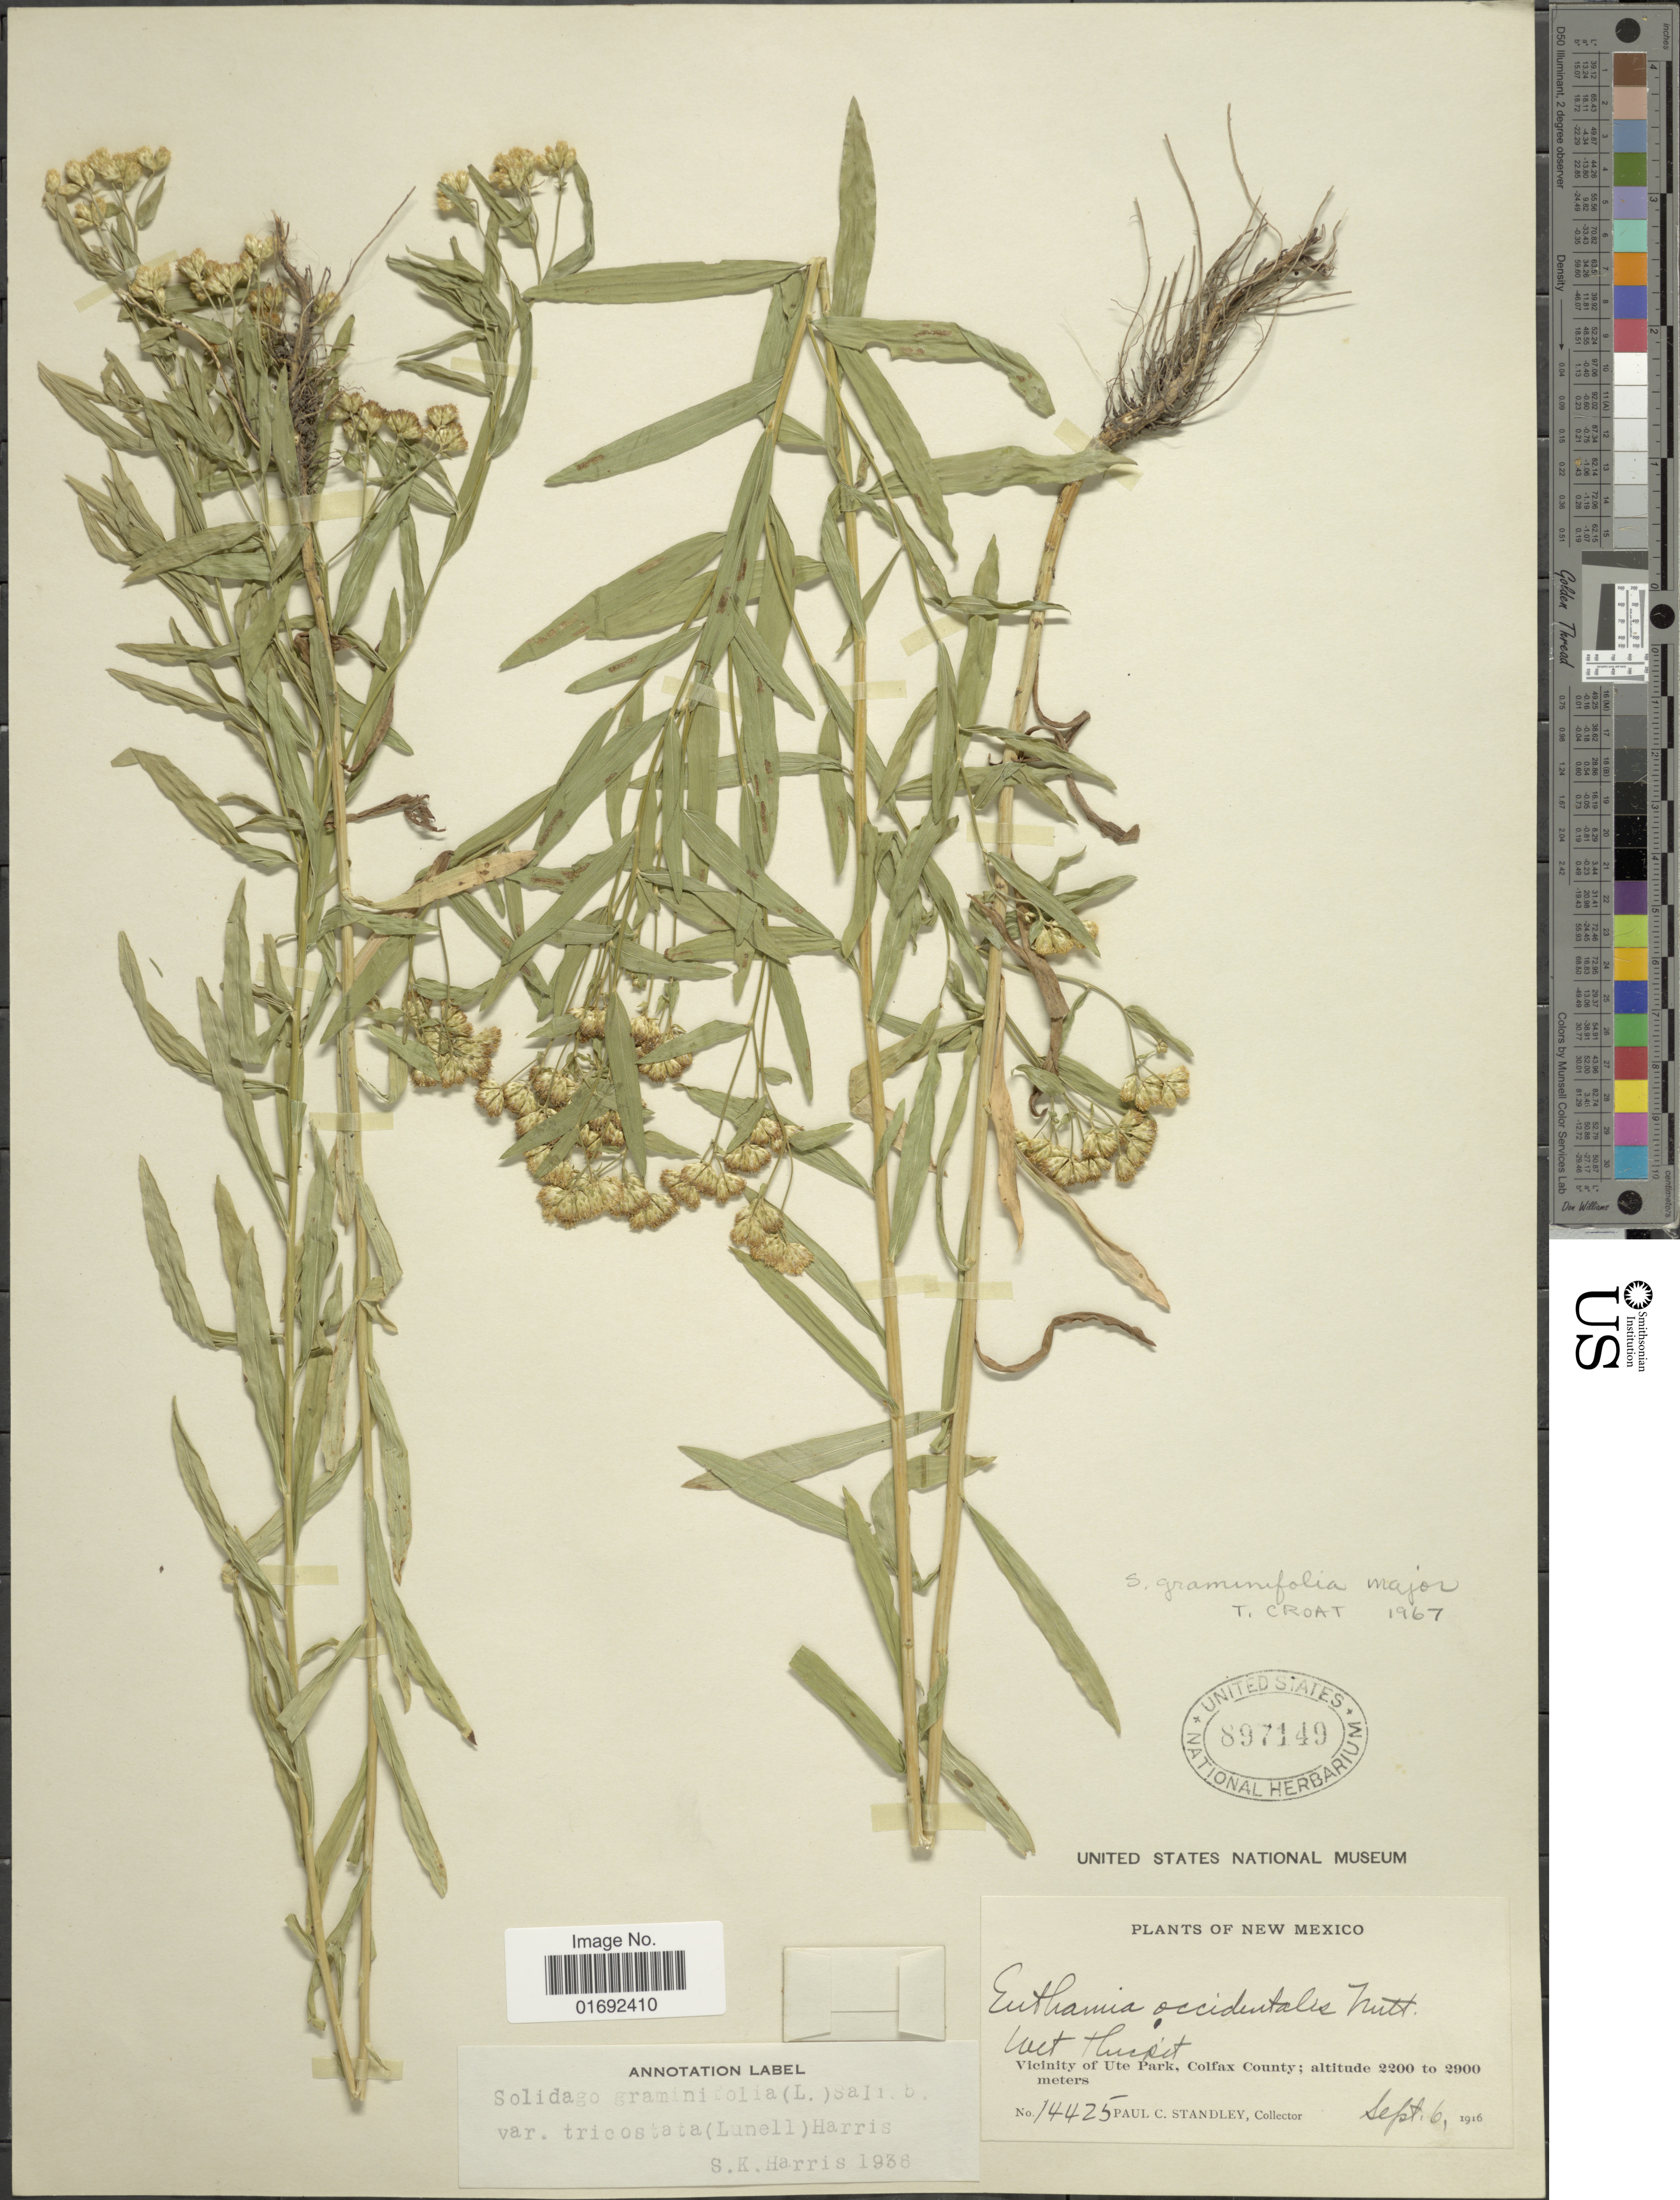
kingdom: Plantae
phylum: Tracheophyta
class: Magnoliopsida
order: Asterales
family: Asteraceae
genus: Euthamia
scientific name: Euthamia graminifolia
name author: (L.) Nutt.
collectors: P. C. Standley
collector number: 14425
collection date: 1916-09-06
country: United States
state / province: New Mexico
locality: Vicinity of Ute Park, Colfax County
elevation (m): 2200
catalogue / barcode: US 897149